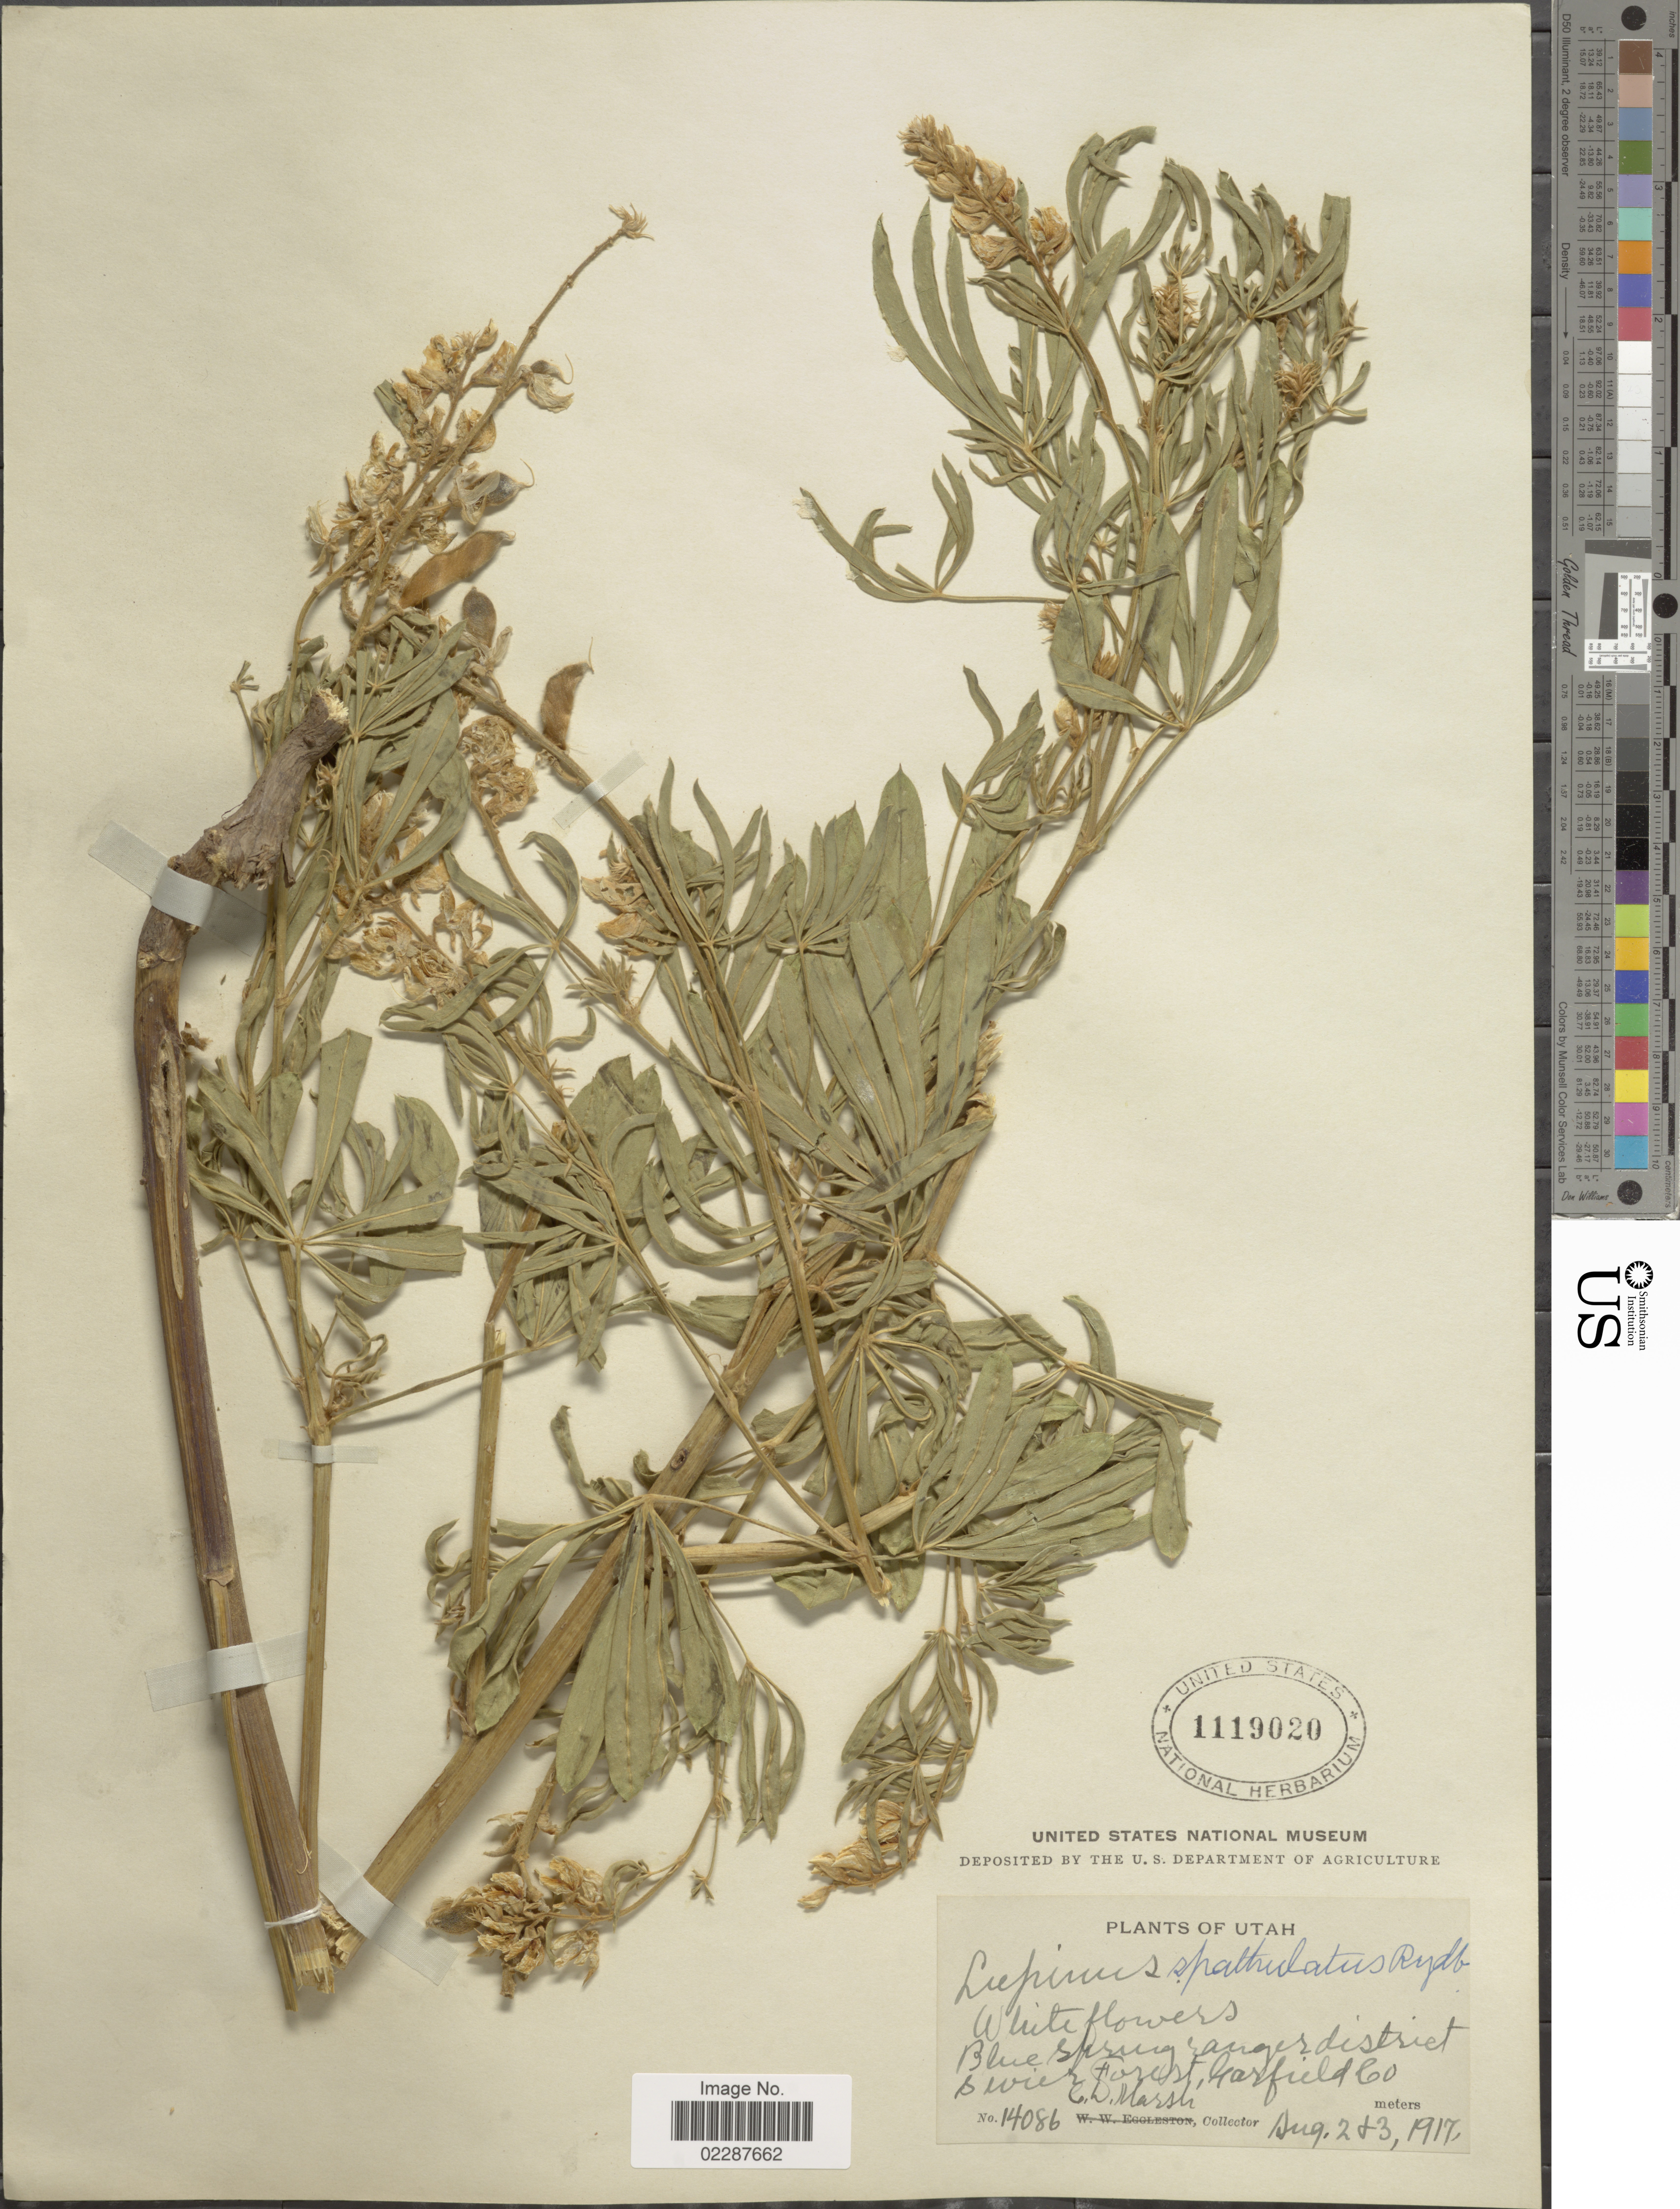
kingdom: Plantae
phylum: Tracheophyta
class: Magnoliopsida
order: Fabales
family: Fabaceae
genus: Lupinus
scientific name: Lupinus spathulatus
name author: Rydb.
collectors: C. D. Marsh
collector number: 14086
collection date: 1917-08-02/1917-08-03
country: United States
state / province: Utah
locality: Blue Spring ranger district Sevier Forest, Garfield Co.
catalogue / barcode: US 1119020